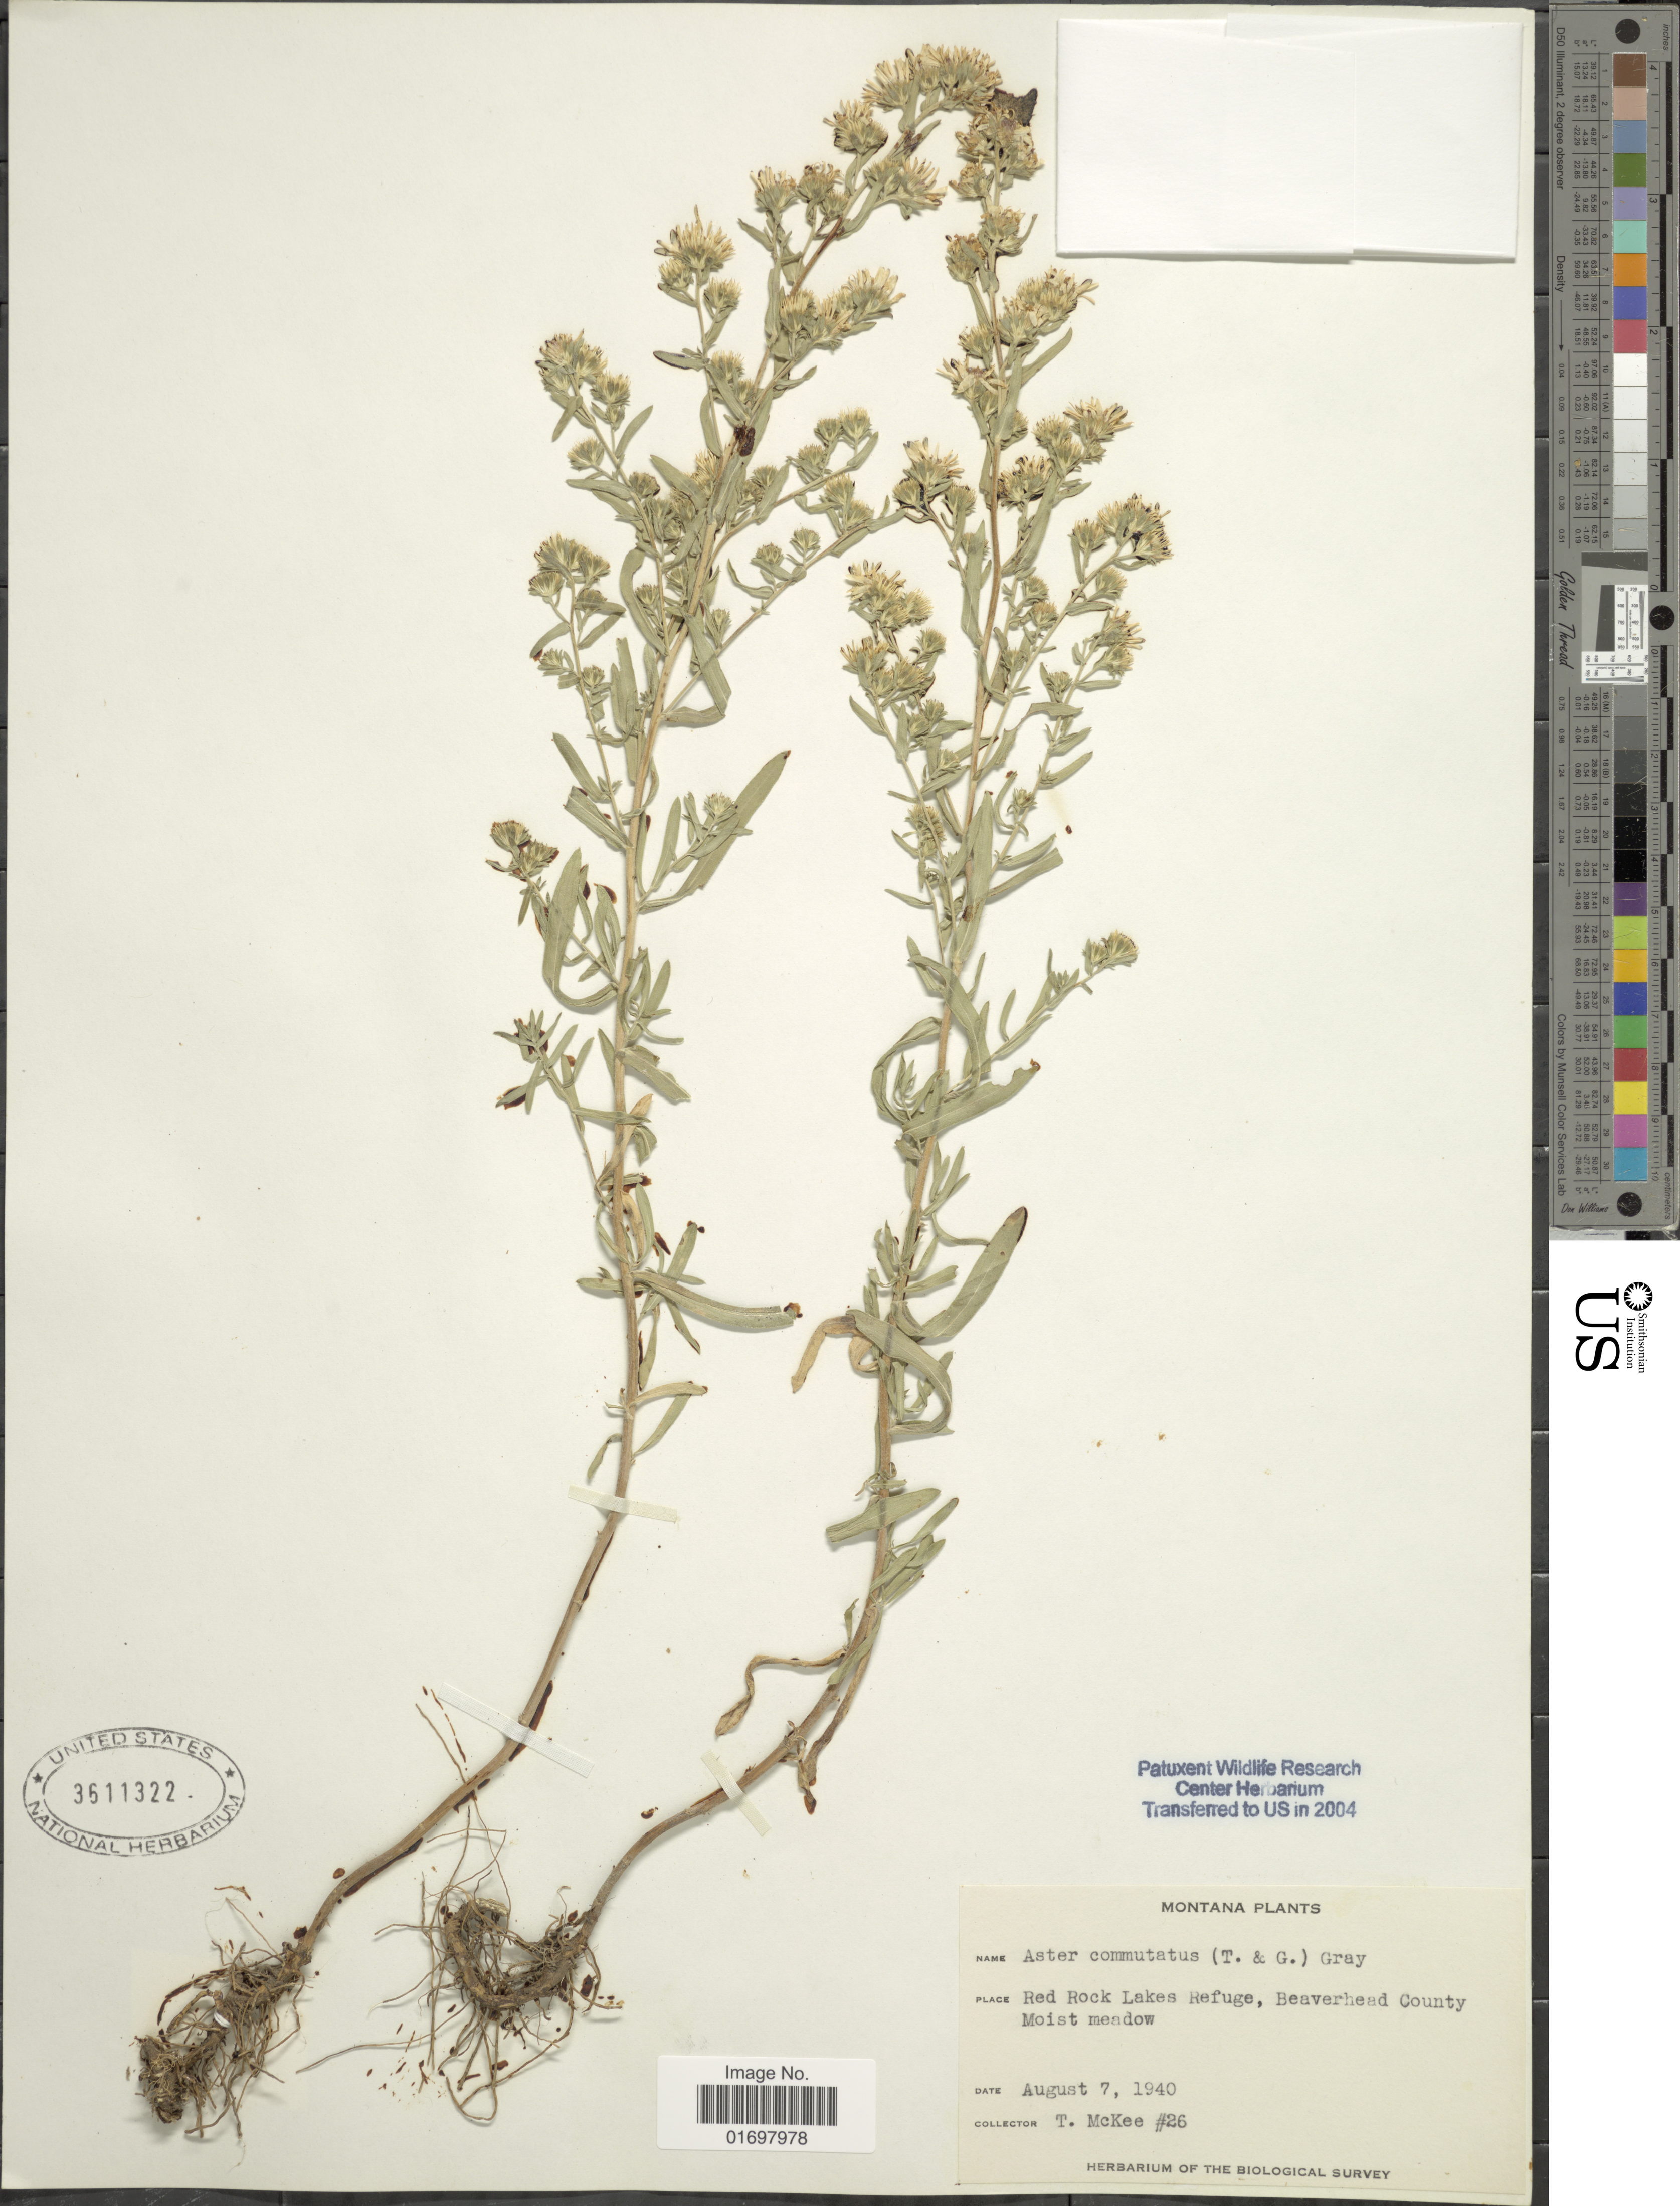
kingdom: Plantae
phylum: Tracheophyta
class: Magnoliopsida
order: Asterales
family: Asteraceae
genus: Symphyotrichum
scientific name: Symphyotrichum falcatum var. commutatum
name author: (Torr. & A. Gray) G.L. Nesom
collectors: T. McKee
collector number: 26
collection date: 1940-08-07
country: United States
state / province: Montana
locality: Montana, Red Rock Lakes Refuge, Beaverhead County, Moist Meadow.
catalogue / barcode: US 3611322